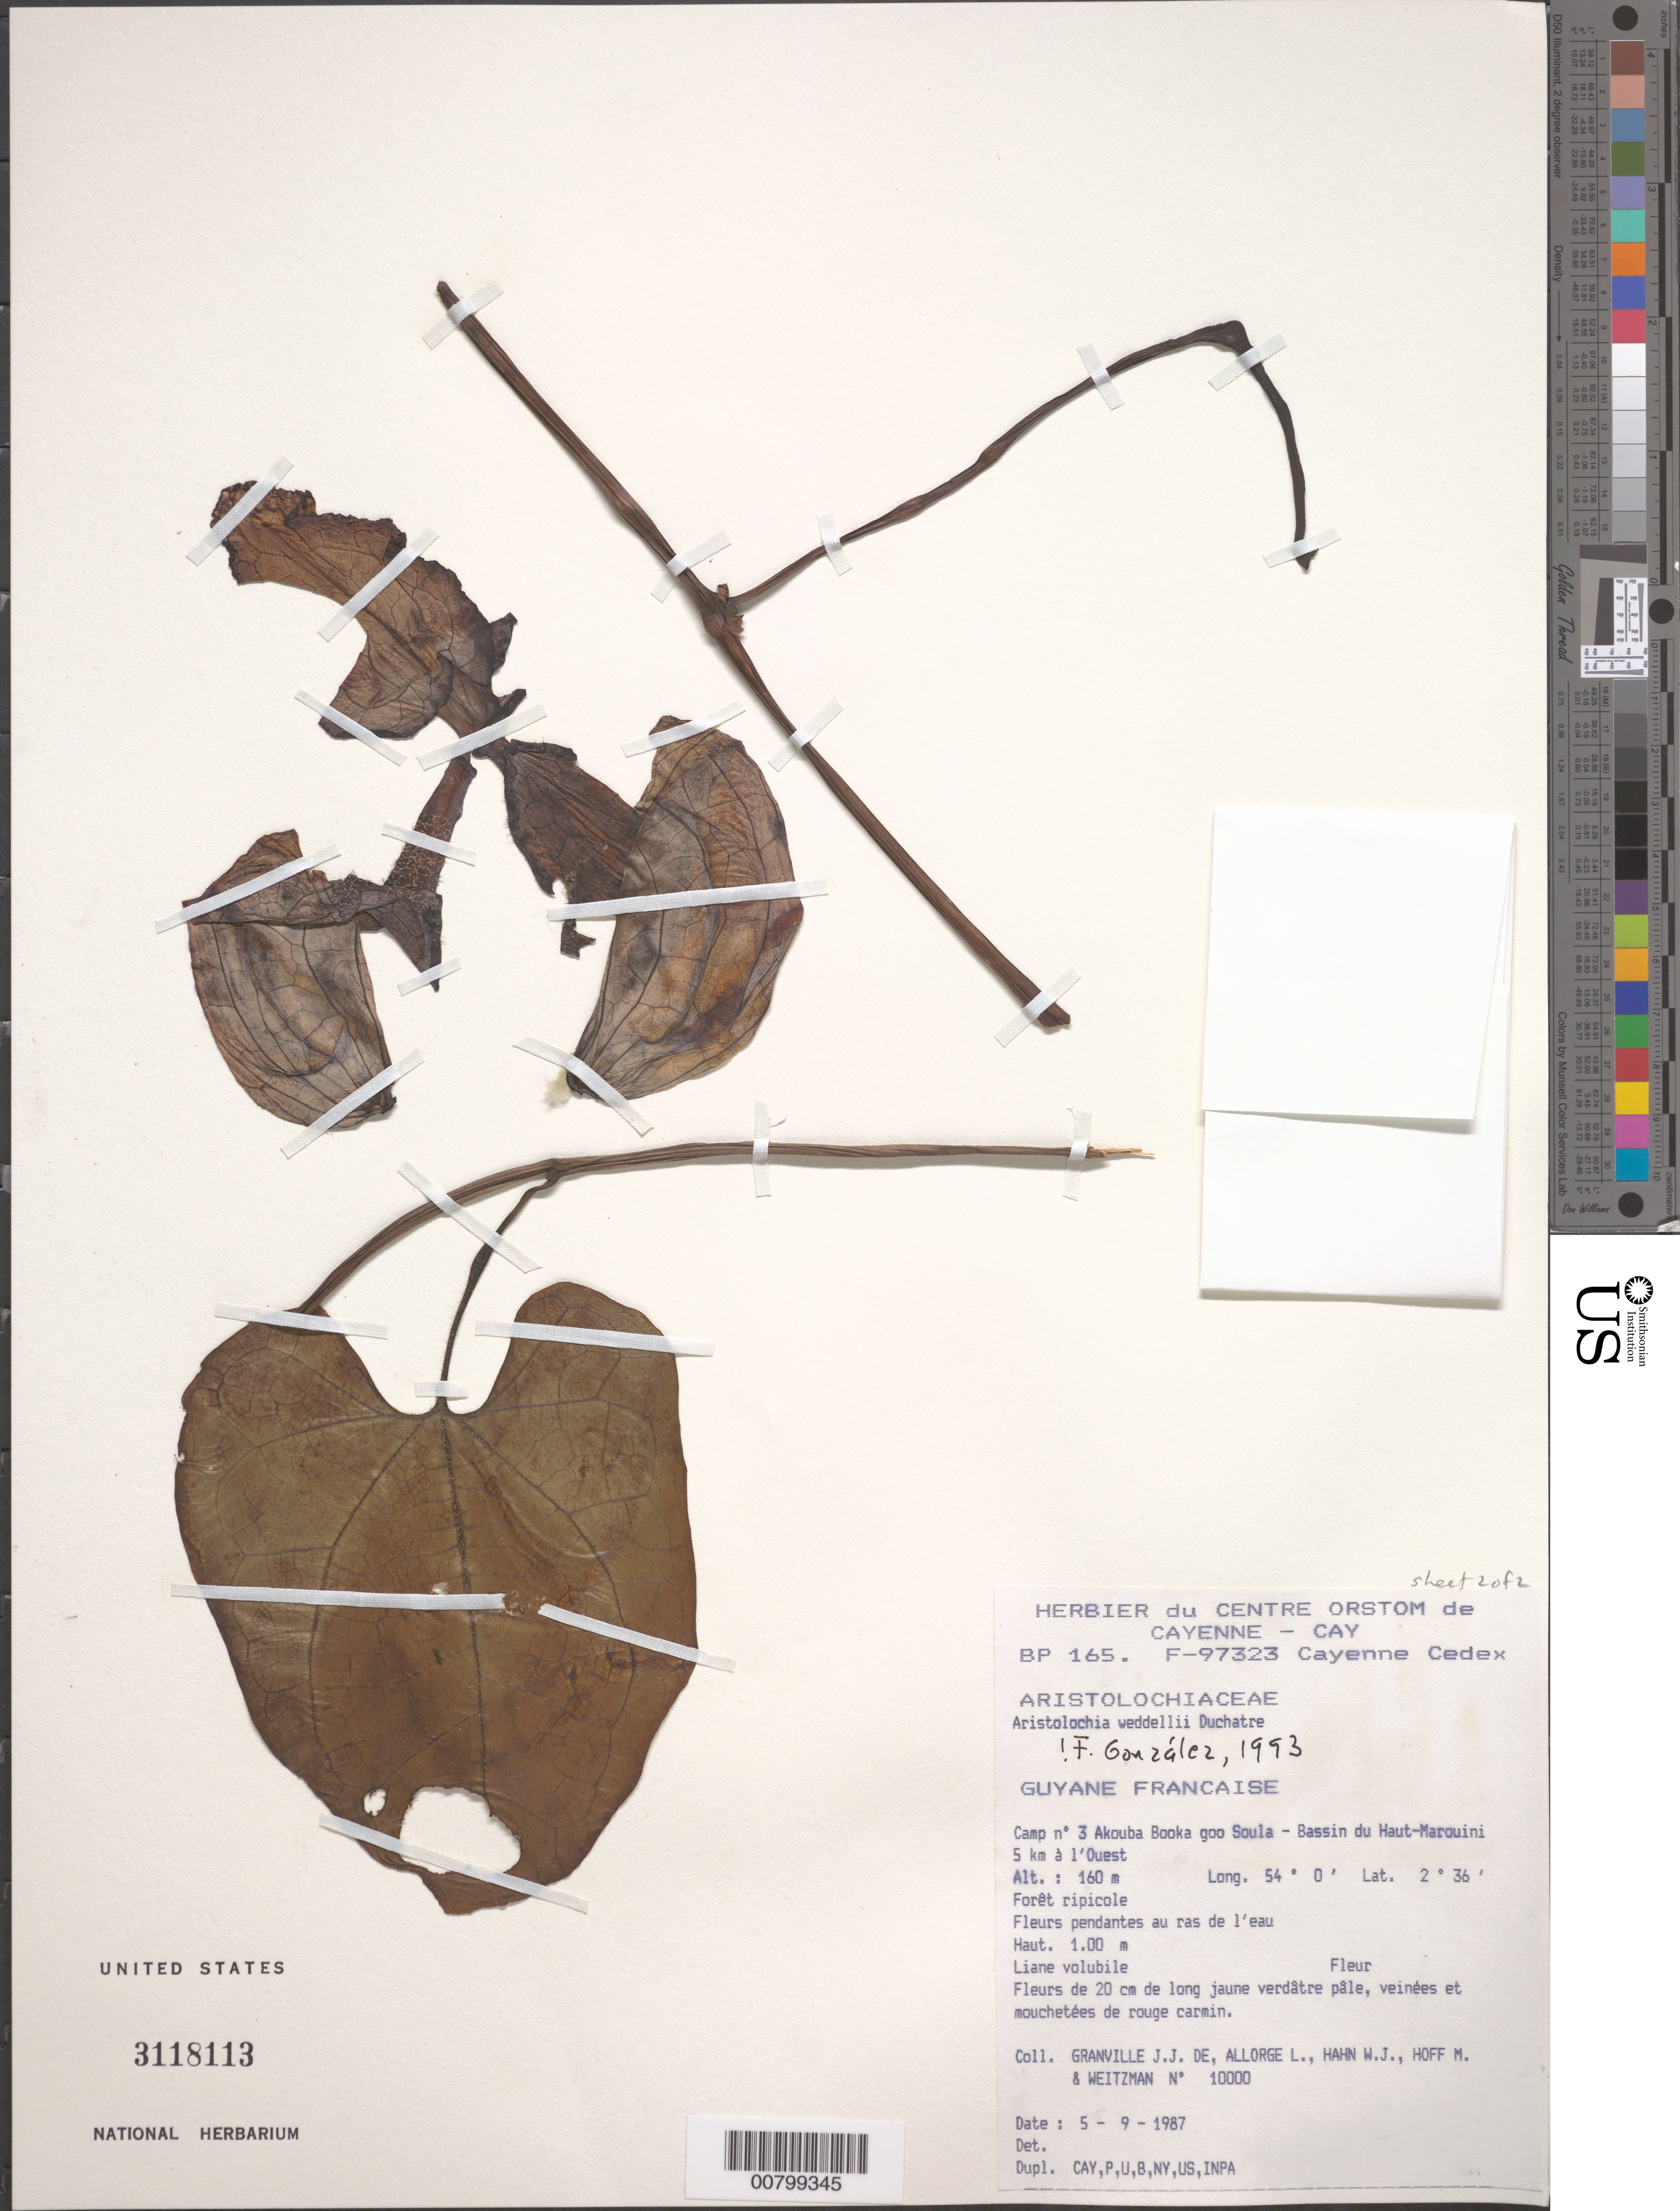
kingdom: Plantae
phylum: Tracheophyta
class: Magnoliopsida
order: Piperales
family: Aristolochiaceae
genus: Aristolochia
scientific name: Aristolochia weddellii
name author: Duch.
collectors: J.-J. de Granville, L. Allorge, W. J. Hahn, M. Hoff & Weitzman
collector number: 10000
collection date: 1987-09-05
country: French Guiana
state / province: Cayenne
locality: Guyane Francaise. Camp no 3 Akouba Booka goo Soula- Bassin du Haut-Marouini 5 km à l'Ouest.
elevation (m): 160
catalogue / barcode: US 3118113